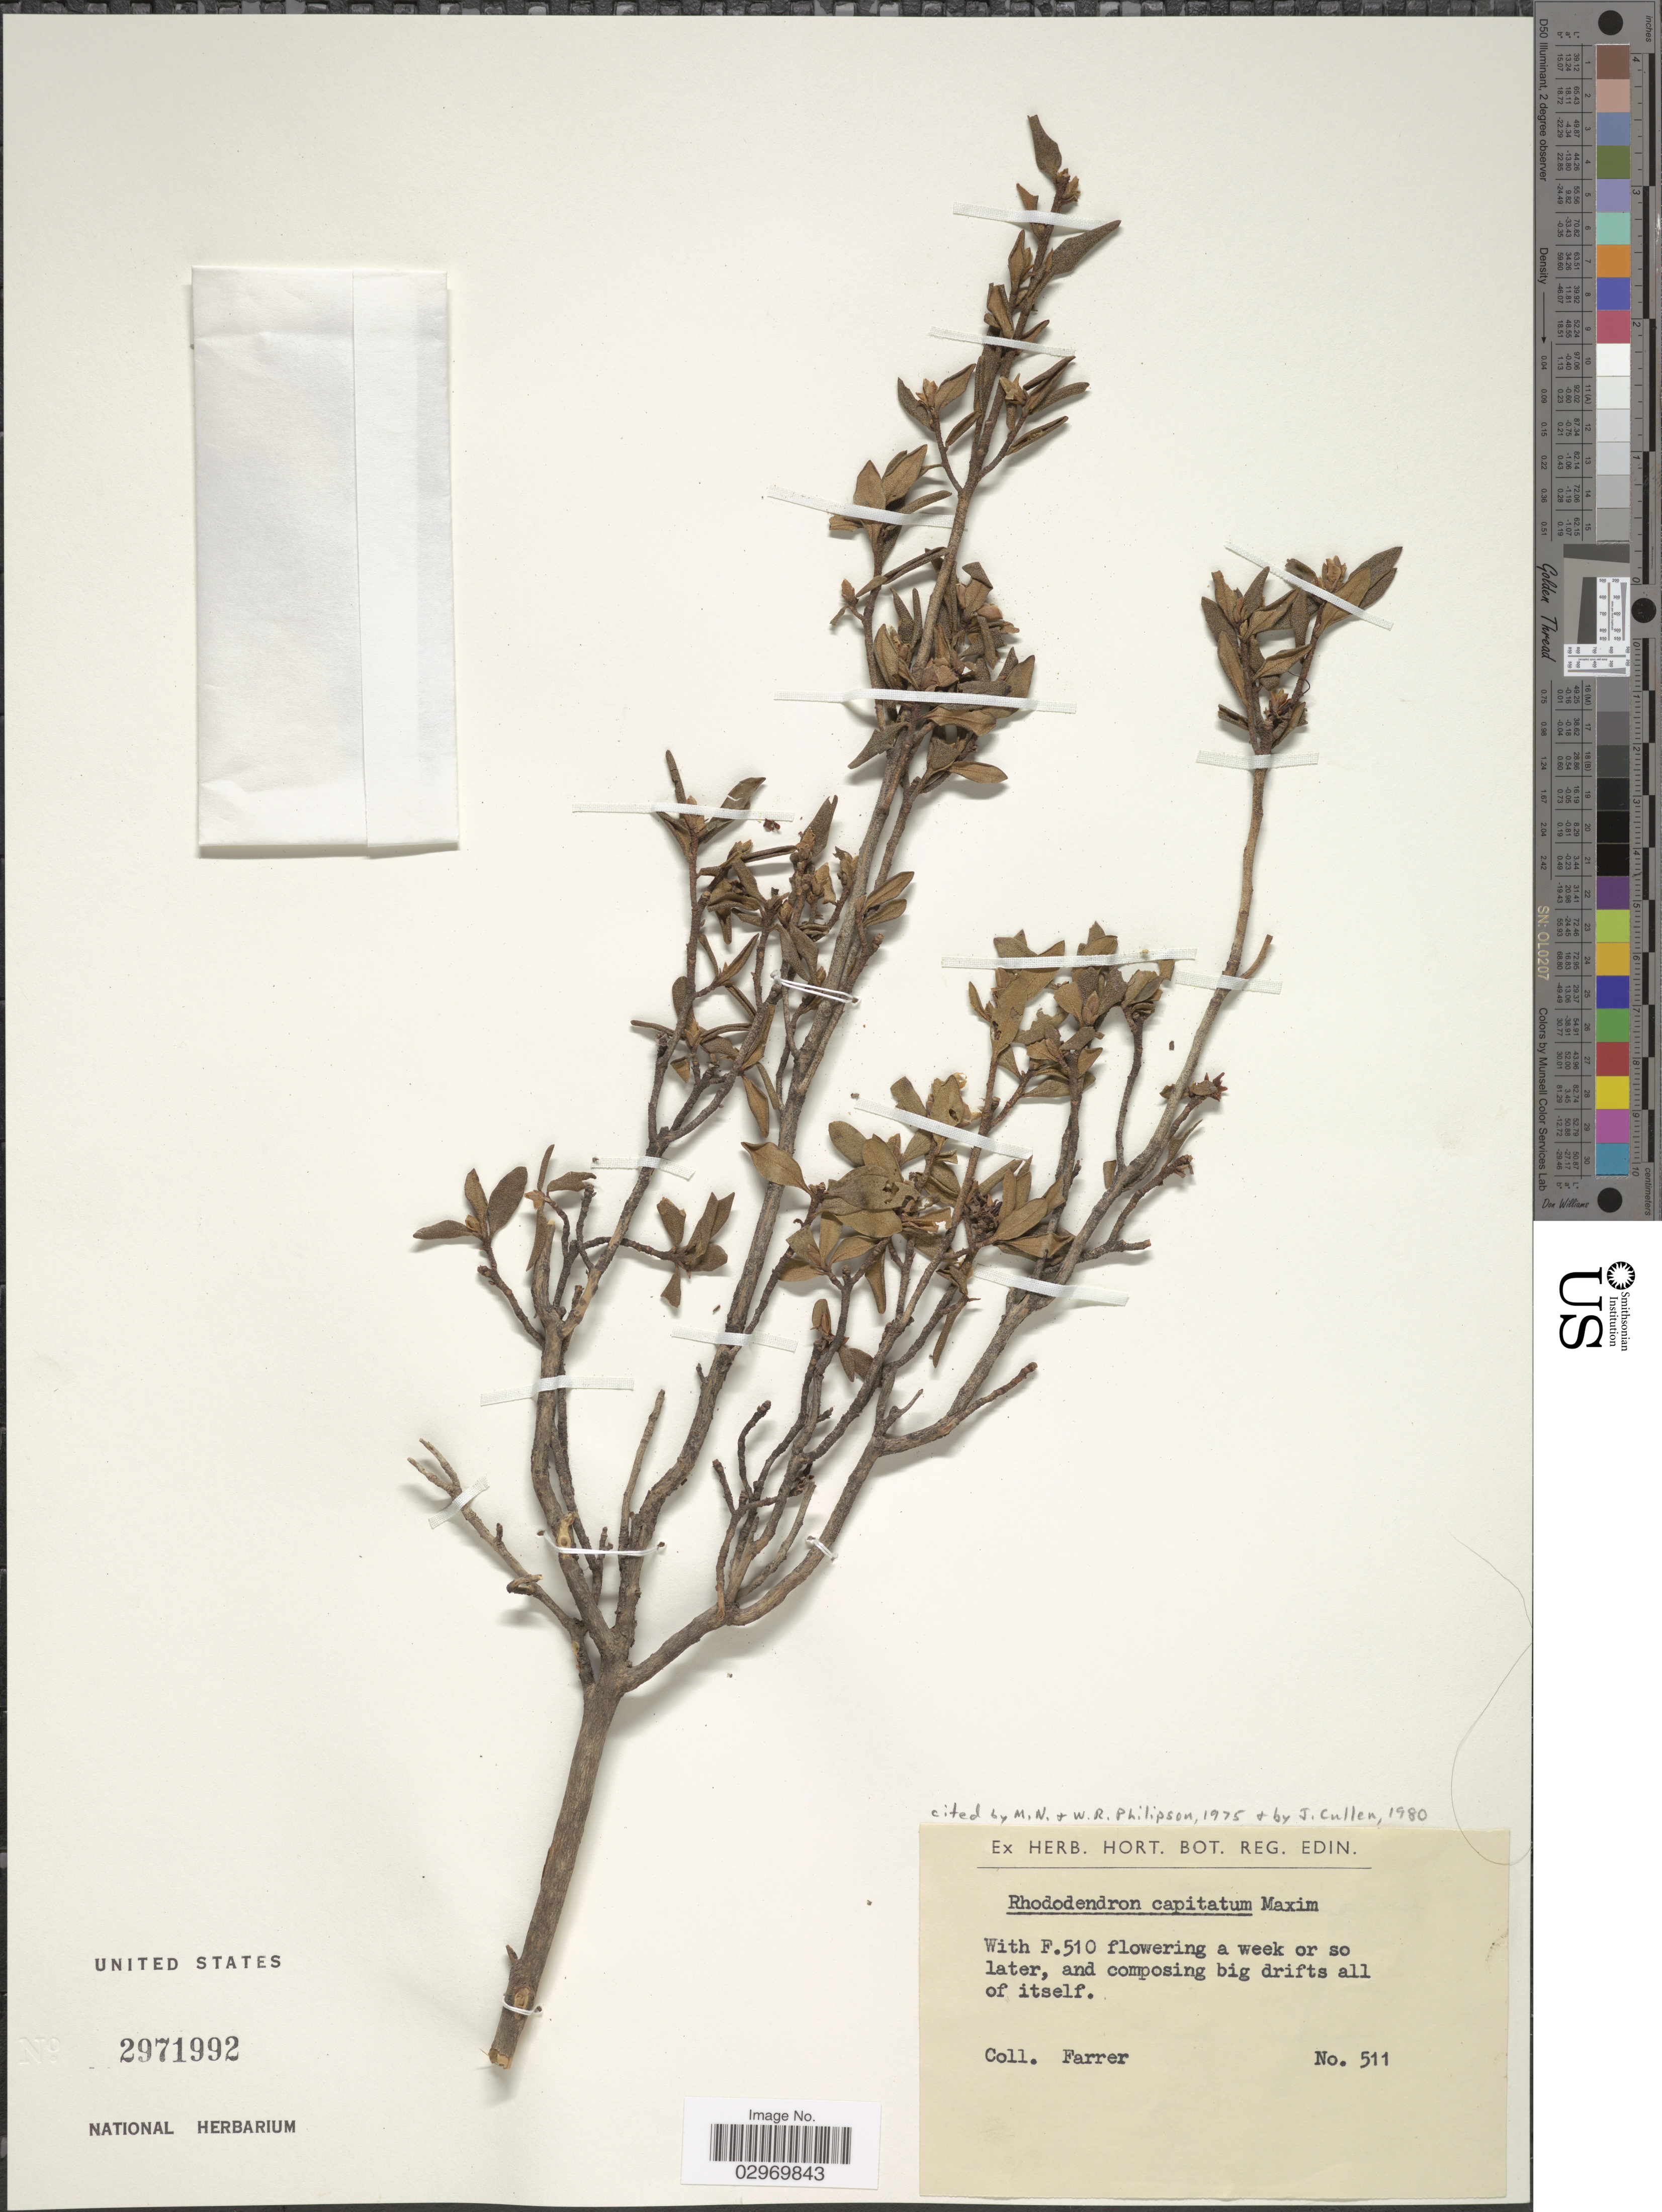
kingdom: Plantae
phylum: Tracheophyta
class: Magnoliopsida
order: Ericales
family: Ericaceae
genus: Rhododendron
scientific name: Rhododendron capitatum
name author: Maxim.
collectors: Farrer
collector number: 511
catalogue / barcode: US 2971992